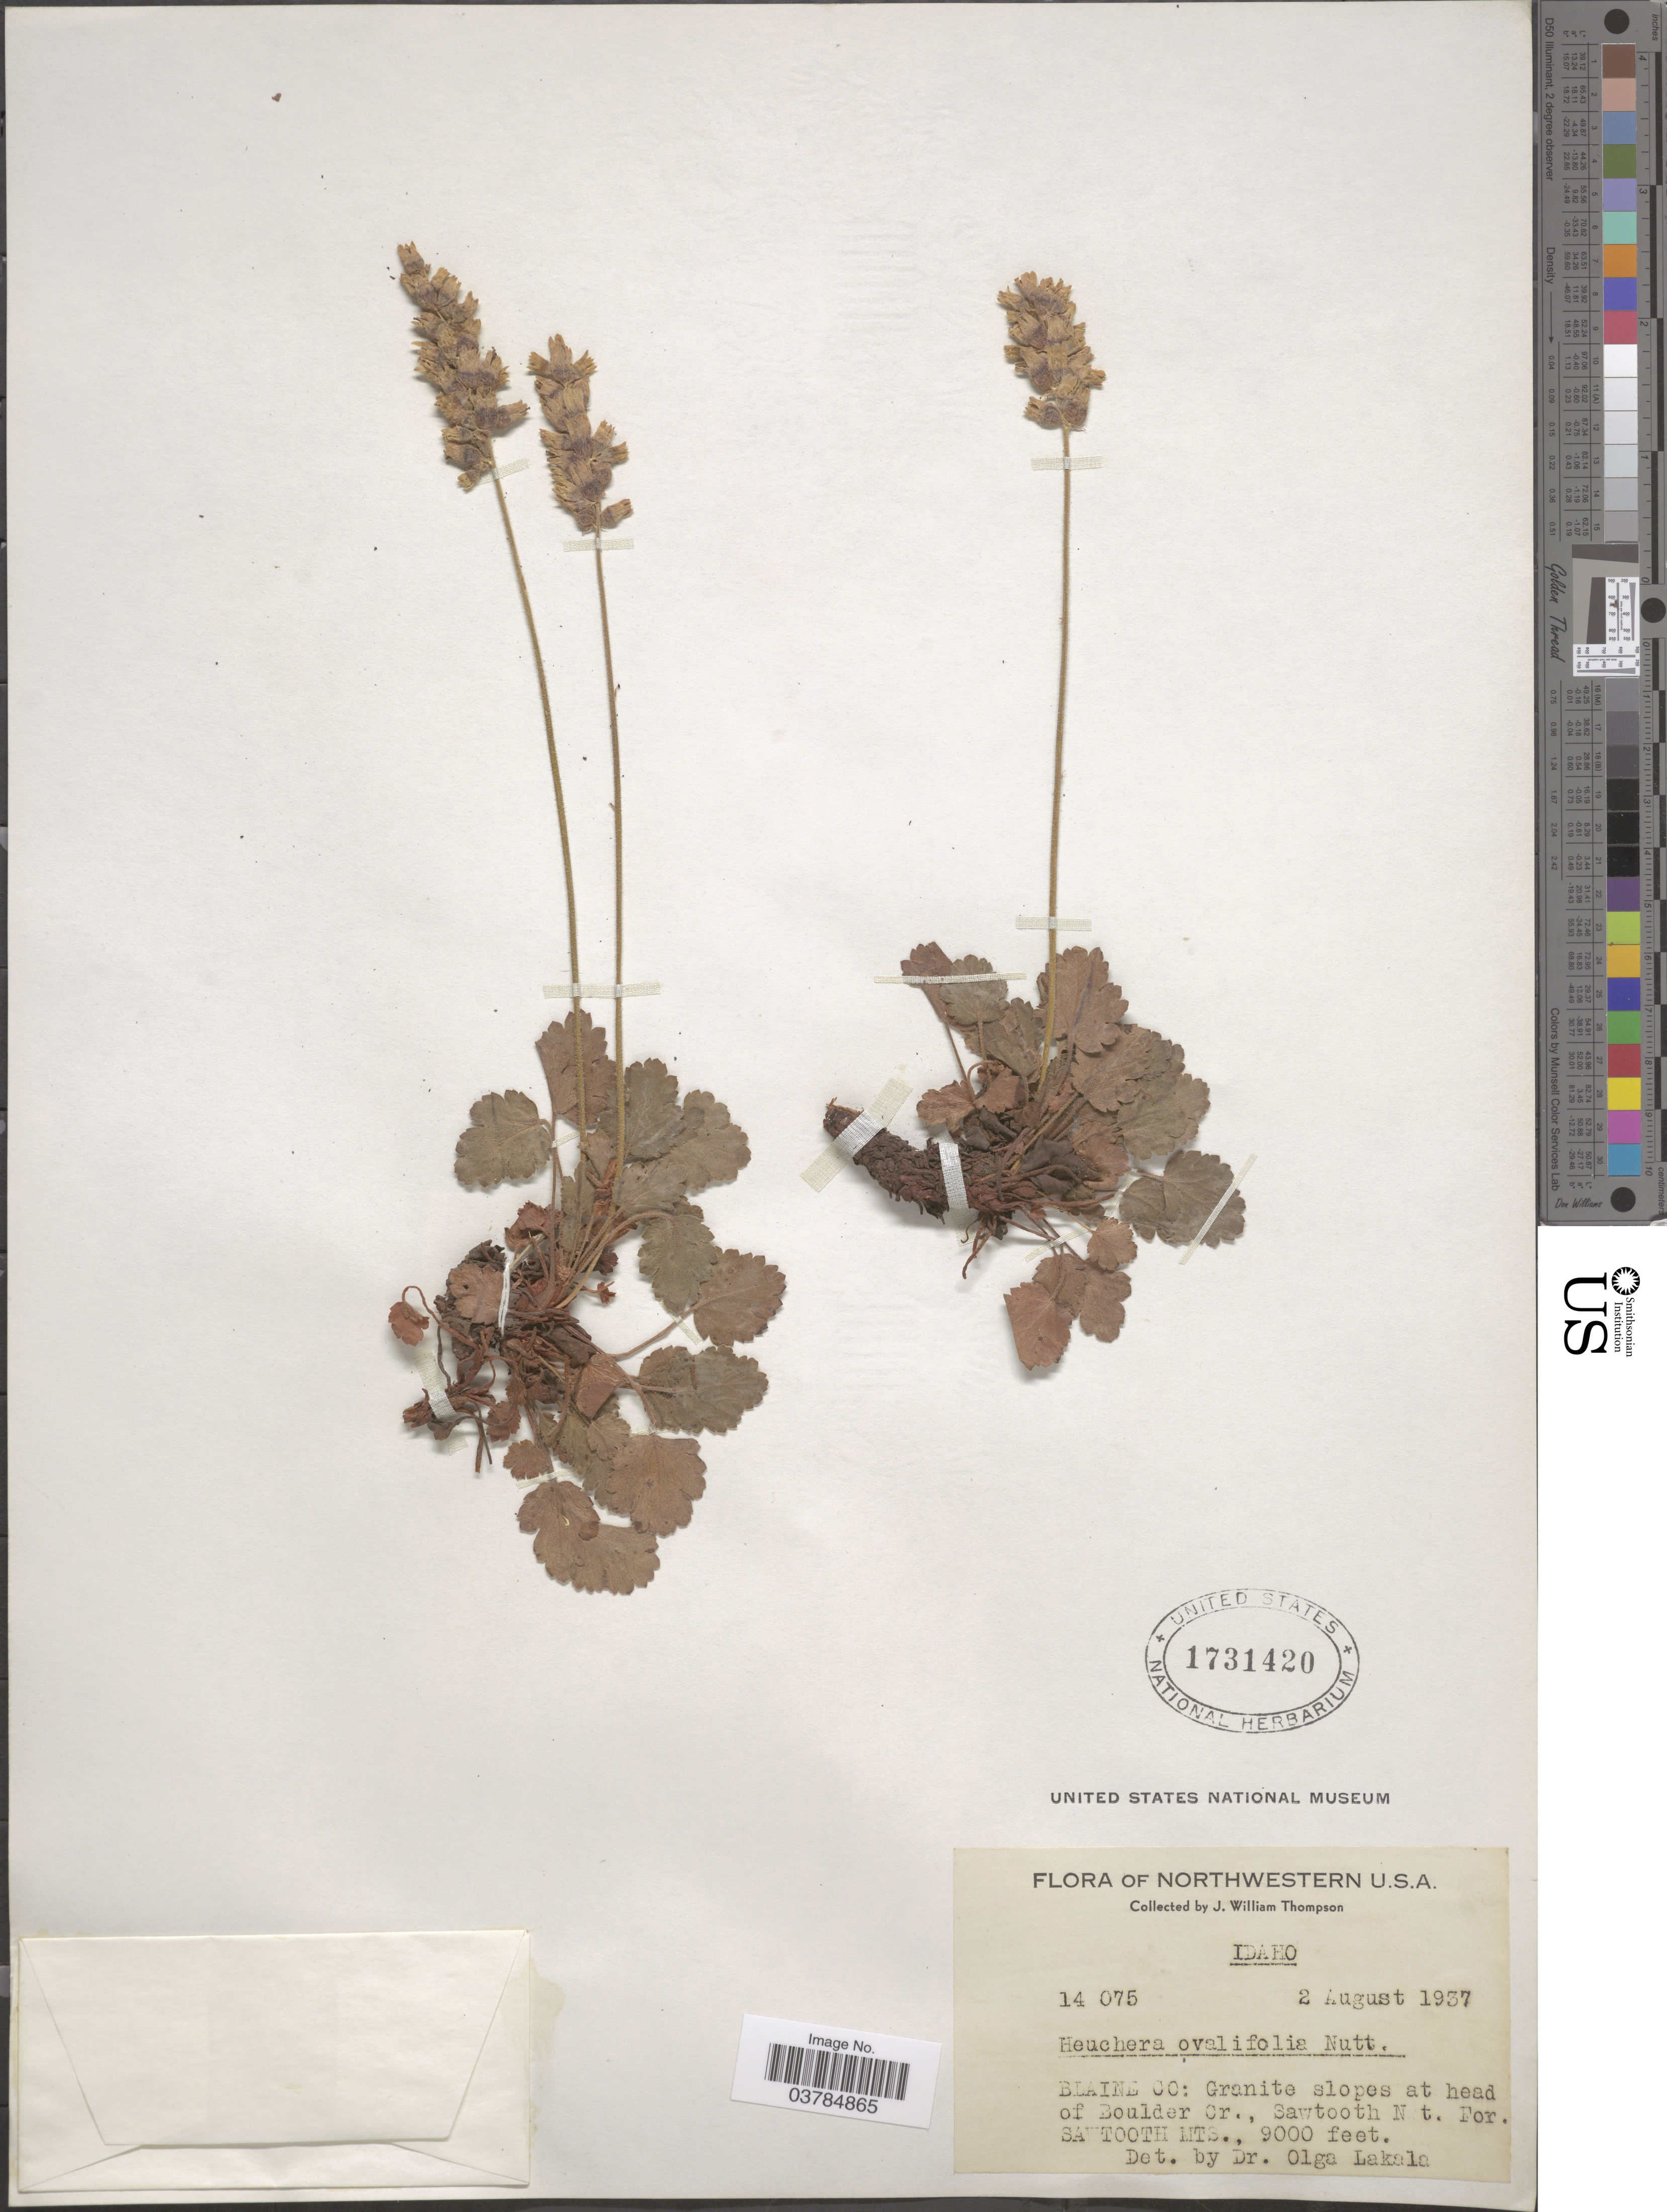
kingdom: Plantae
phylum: Tracheophyta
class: Magnoliopsida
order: Saxifragales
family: Saxifragaceae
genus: Heuchera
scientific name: Heuchera ovalifolia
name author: Torr. & A. Gray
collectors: J. W. Thompson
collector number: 14075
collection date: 1937-08-02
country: United States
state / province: Idaho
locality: Northwestern U.S.A. Blaine Co: Granite slopes at head of Boulder Cr., Sawtooth Nat. For. Sawtooth Mts.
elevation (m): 2743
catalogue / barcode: US 1731420